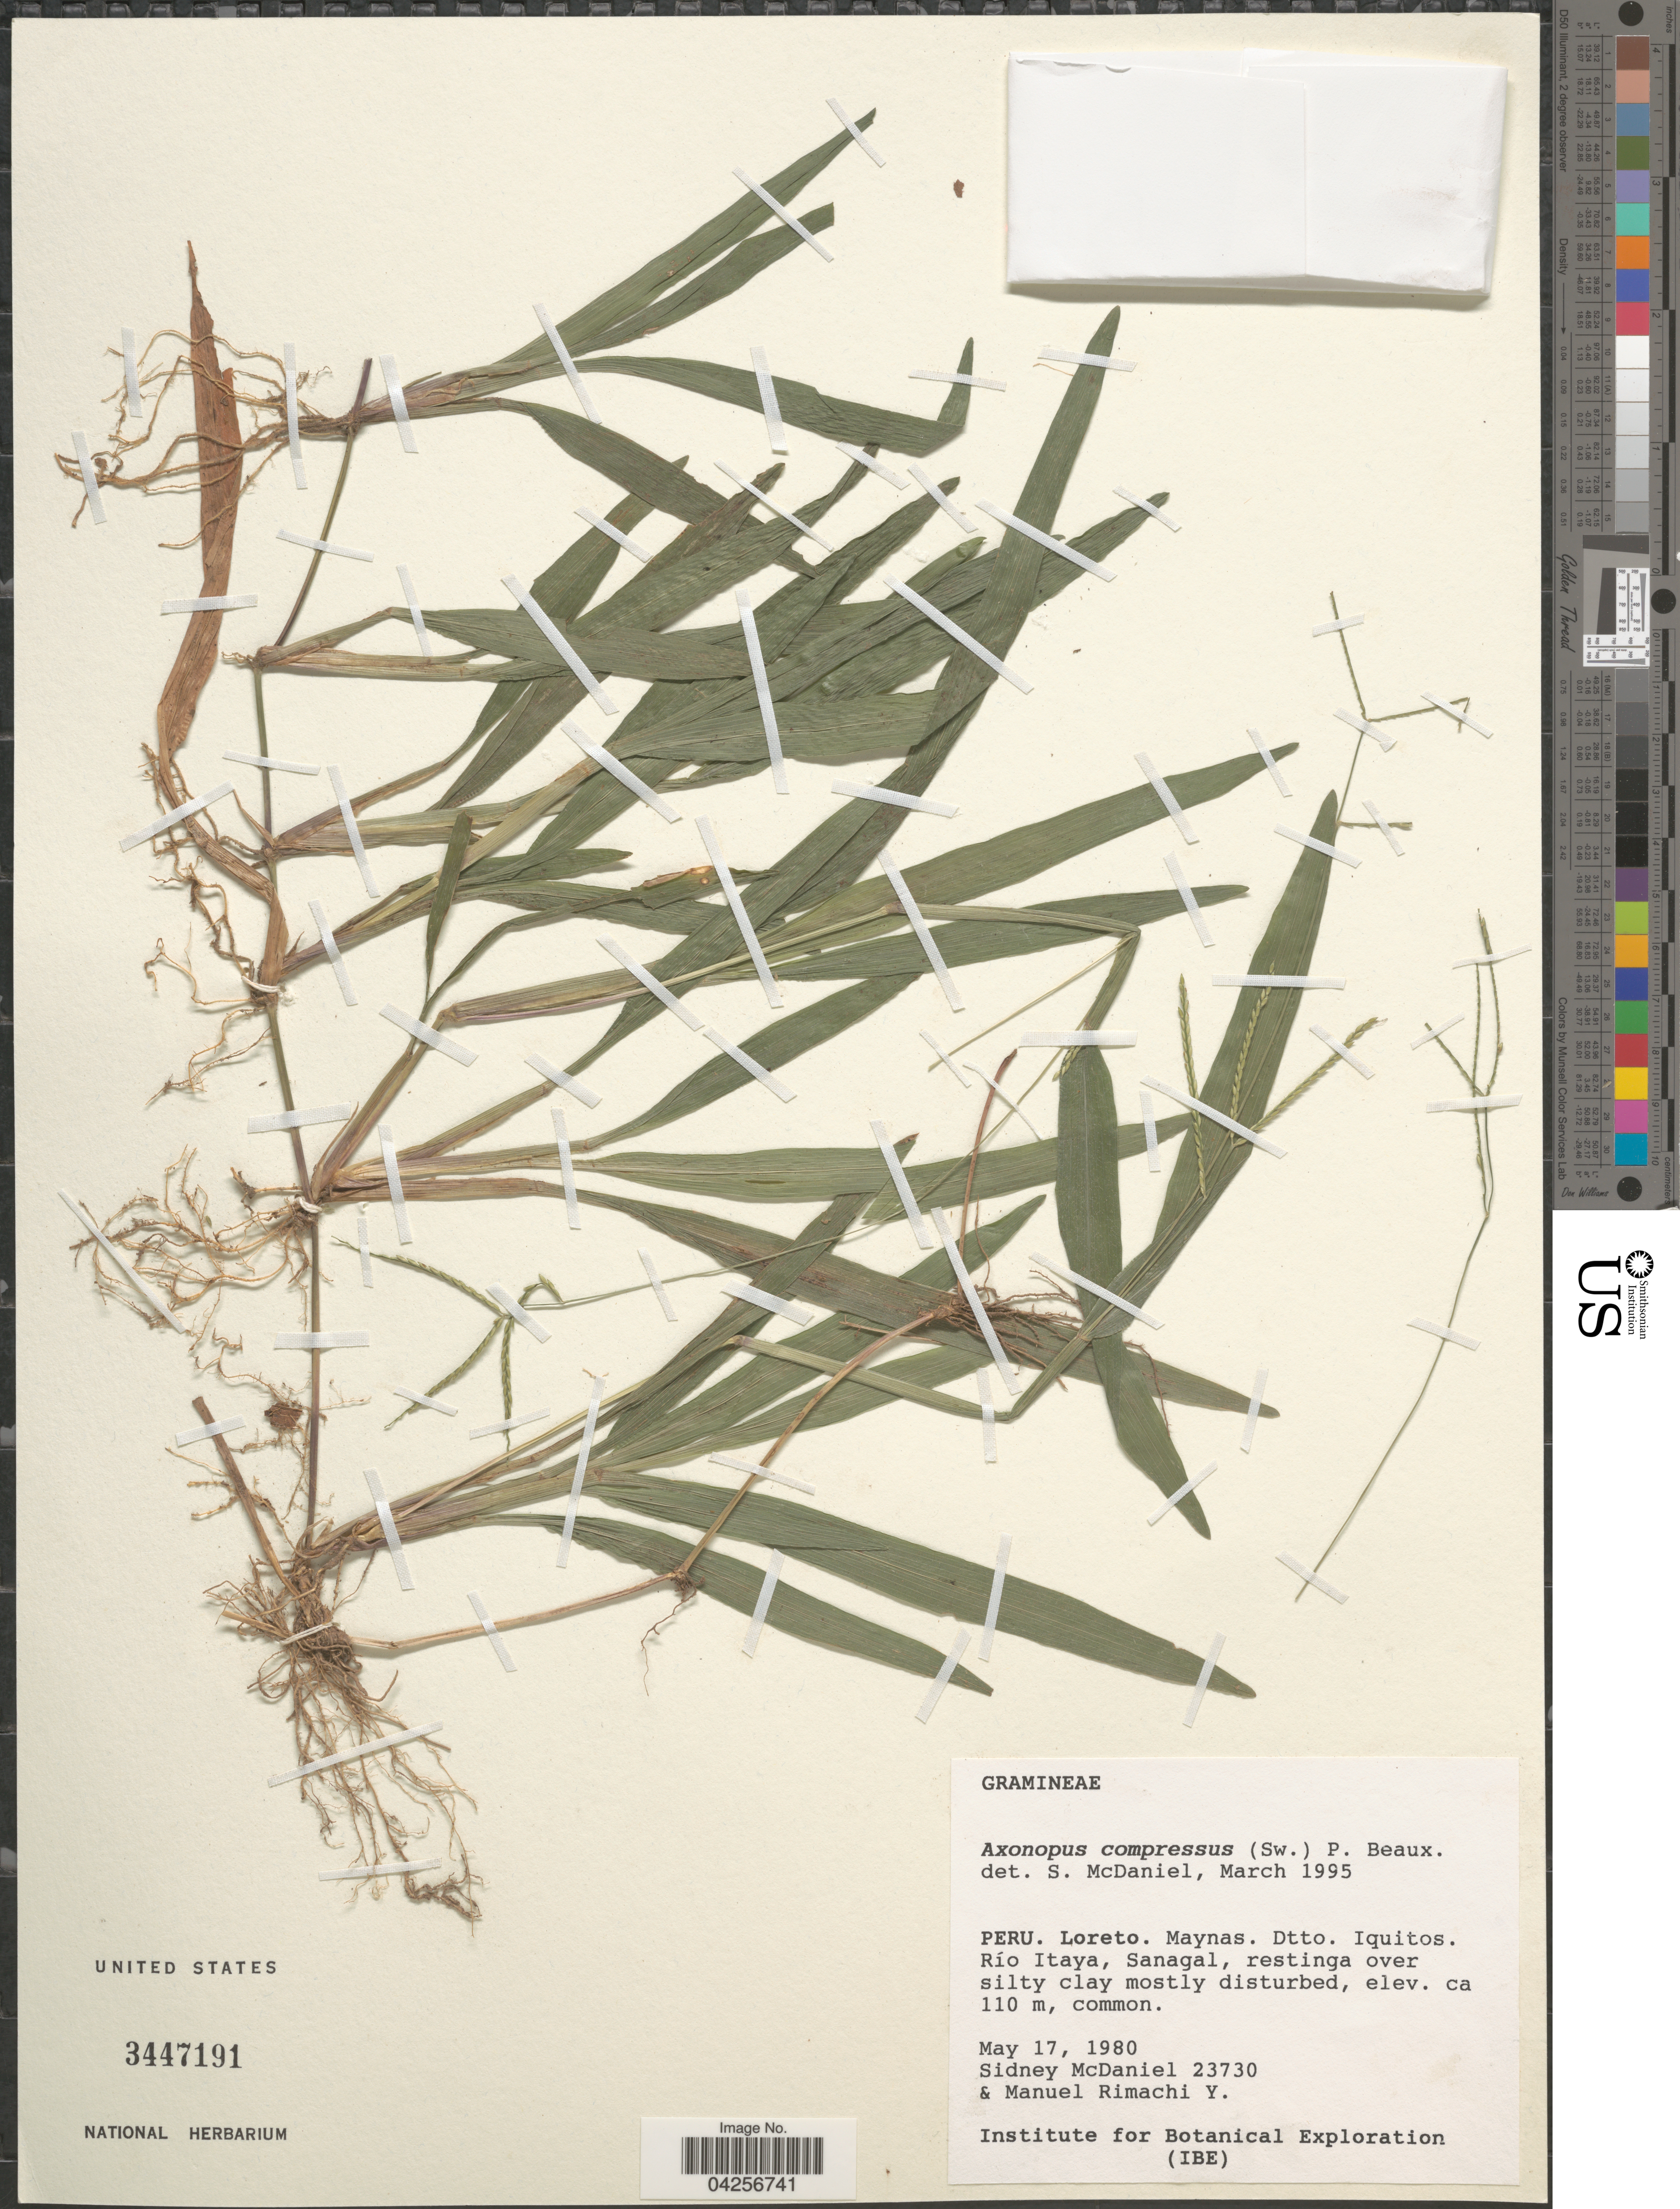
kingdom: Plantae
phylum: Tracheophyta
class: Liliopsida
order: Poales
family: Poaceae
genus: Axonopus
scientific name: Axonopus compressus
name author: (Sw.) P. Beauv.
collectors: S. McDaniel & M. Rimachi Y.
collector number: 23730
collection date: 1980-05-17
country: Peru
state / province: Loreto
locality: Maynas. Dtto. Iquitos. Río Itaya, Sanagal.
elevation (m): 110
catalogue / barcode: US 3447191